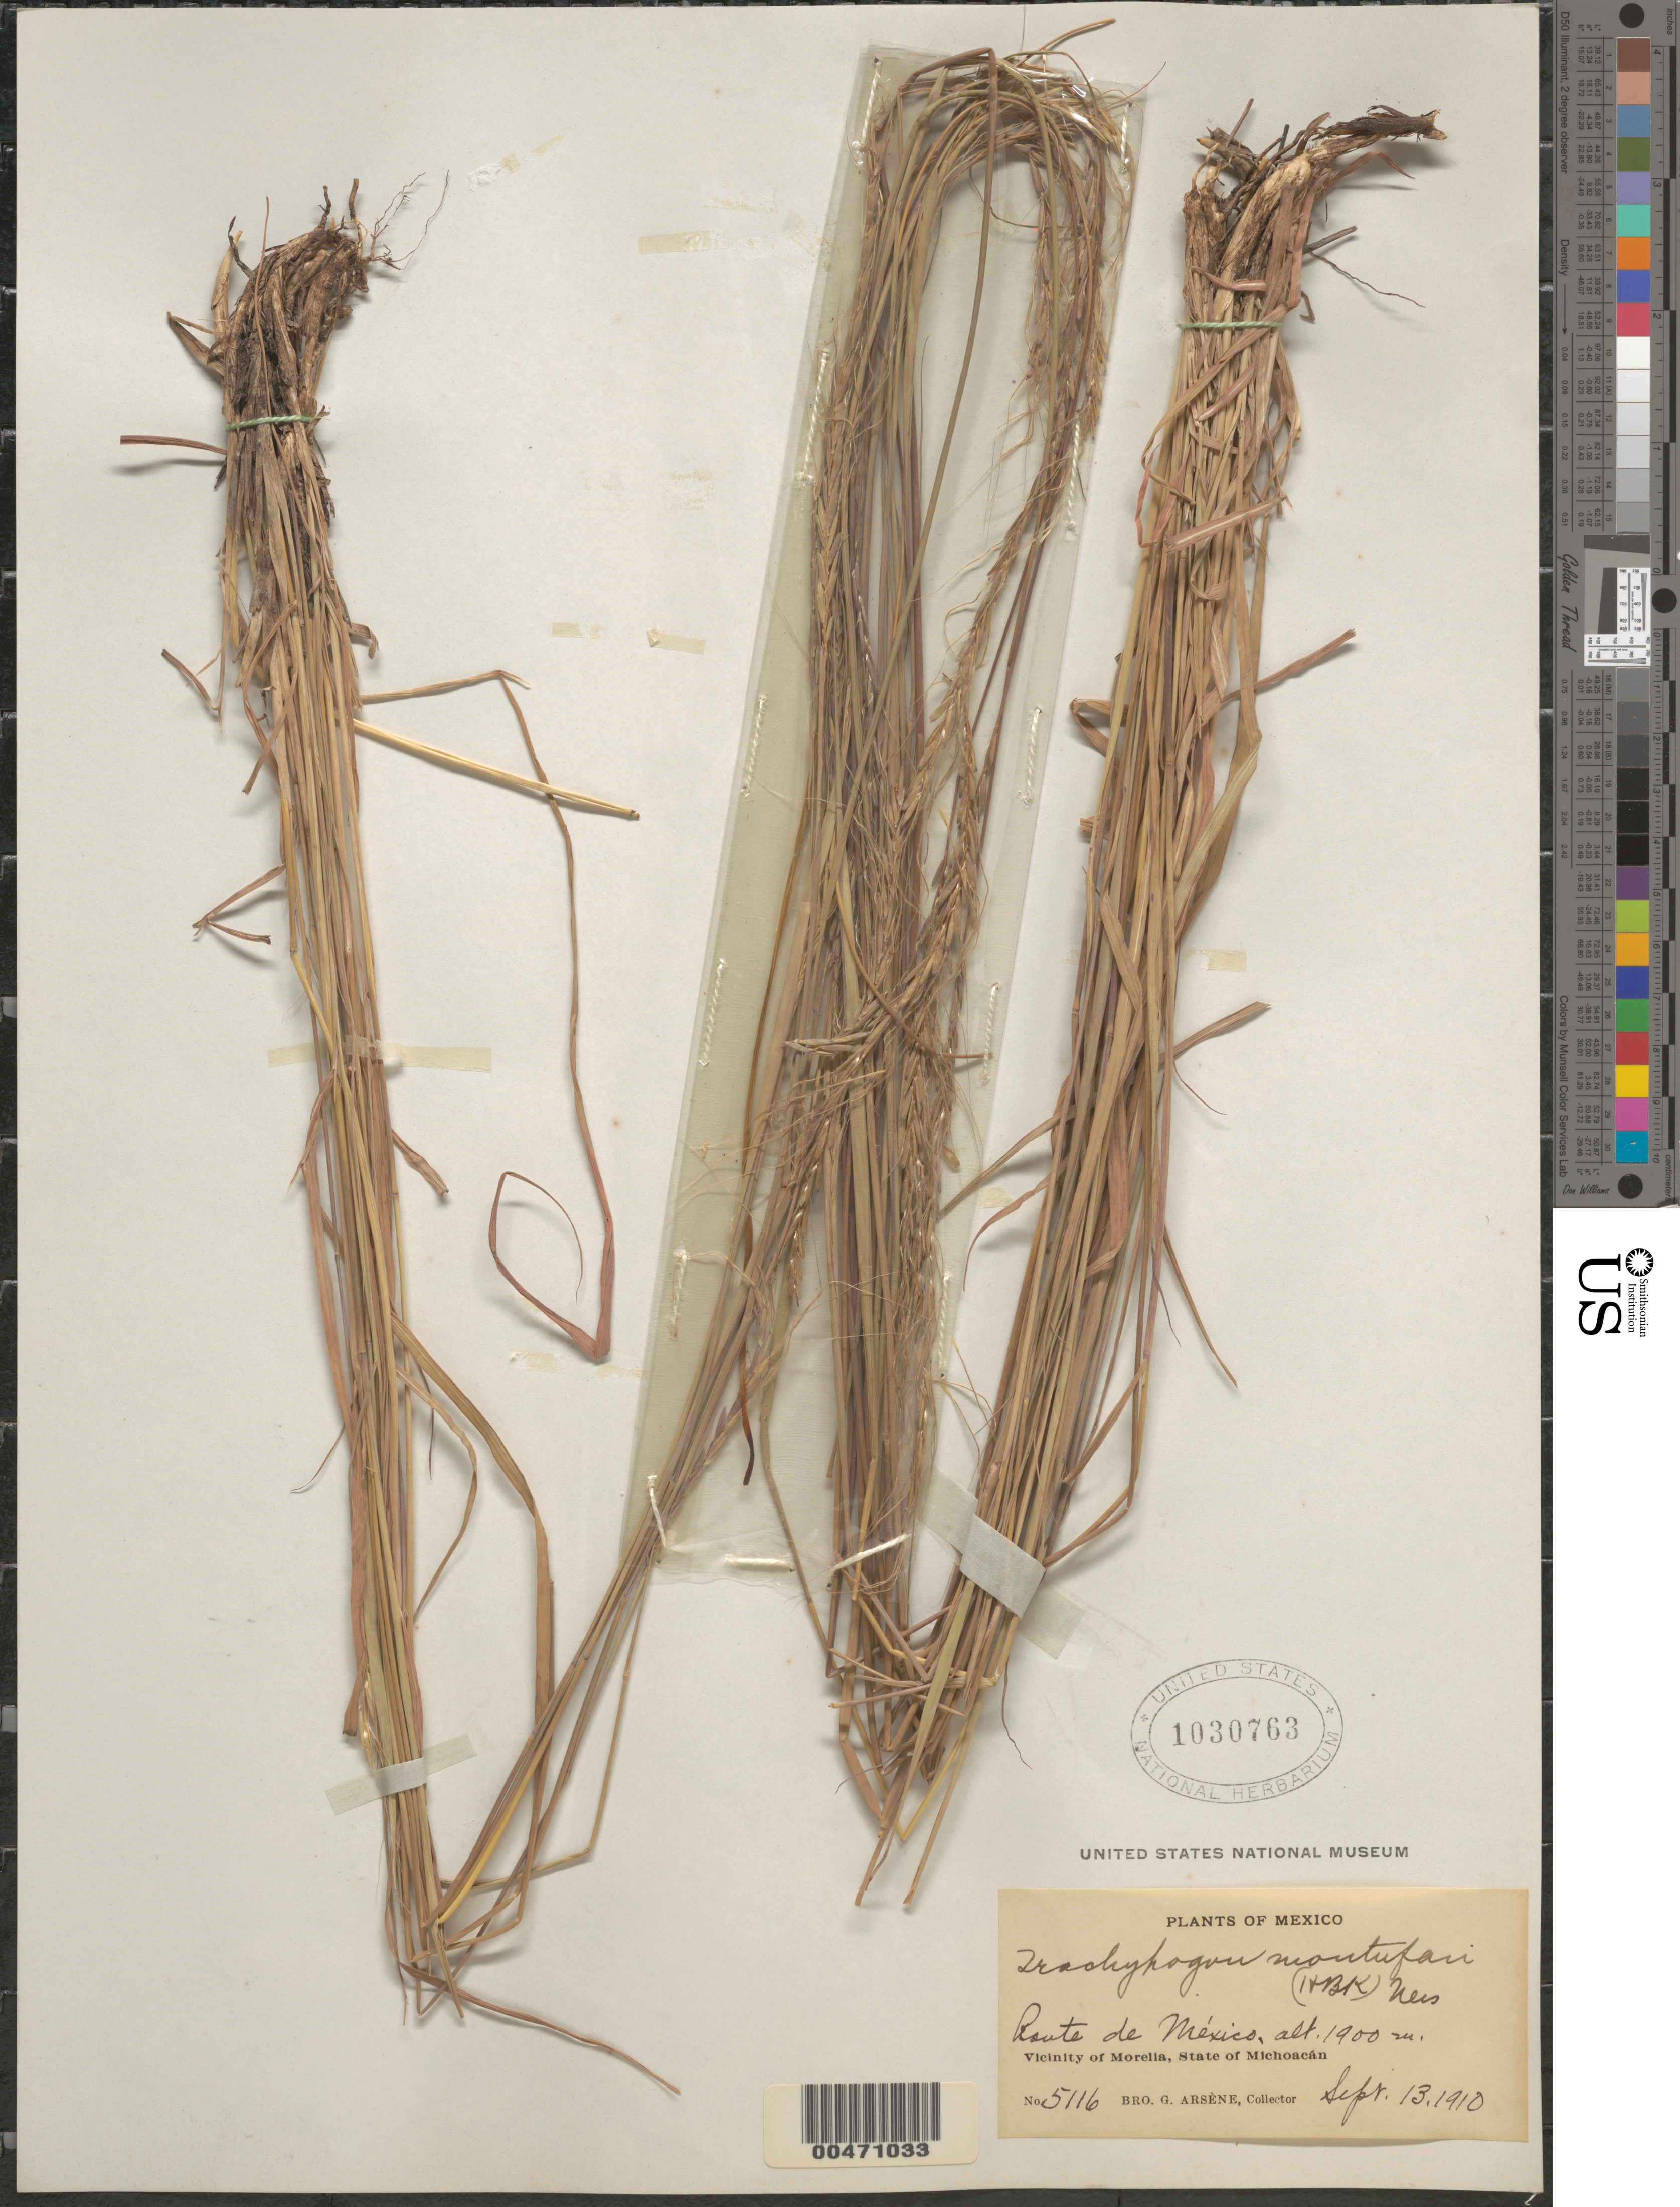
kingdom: Plantae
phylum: Tracheophyta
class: Liliopsida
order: Poales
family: Poaceae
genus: Trachypogon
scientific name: Trachypogon secundus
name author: (J. Presl) Scribn.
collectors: Bro. G. Arsène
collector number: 5116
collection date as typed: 13 Sep 1910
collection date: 1910-09-13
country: Mexico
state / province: Michoacán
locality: Route to México, vicinity of Morelia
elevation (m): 1900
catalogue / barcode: US 1030763